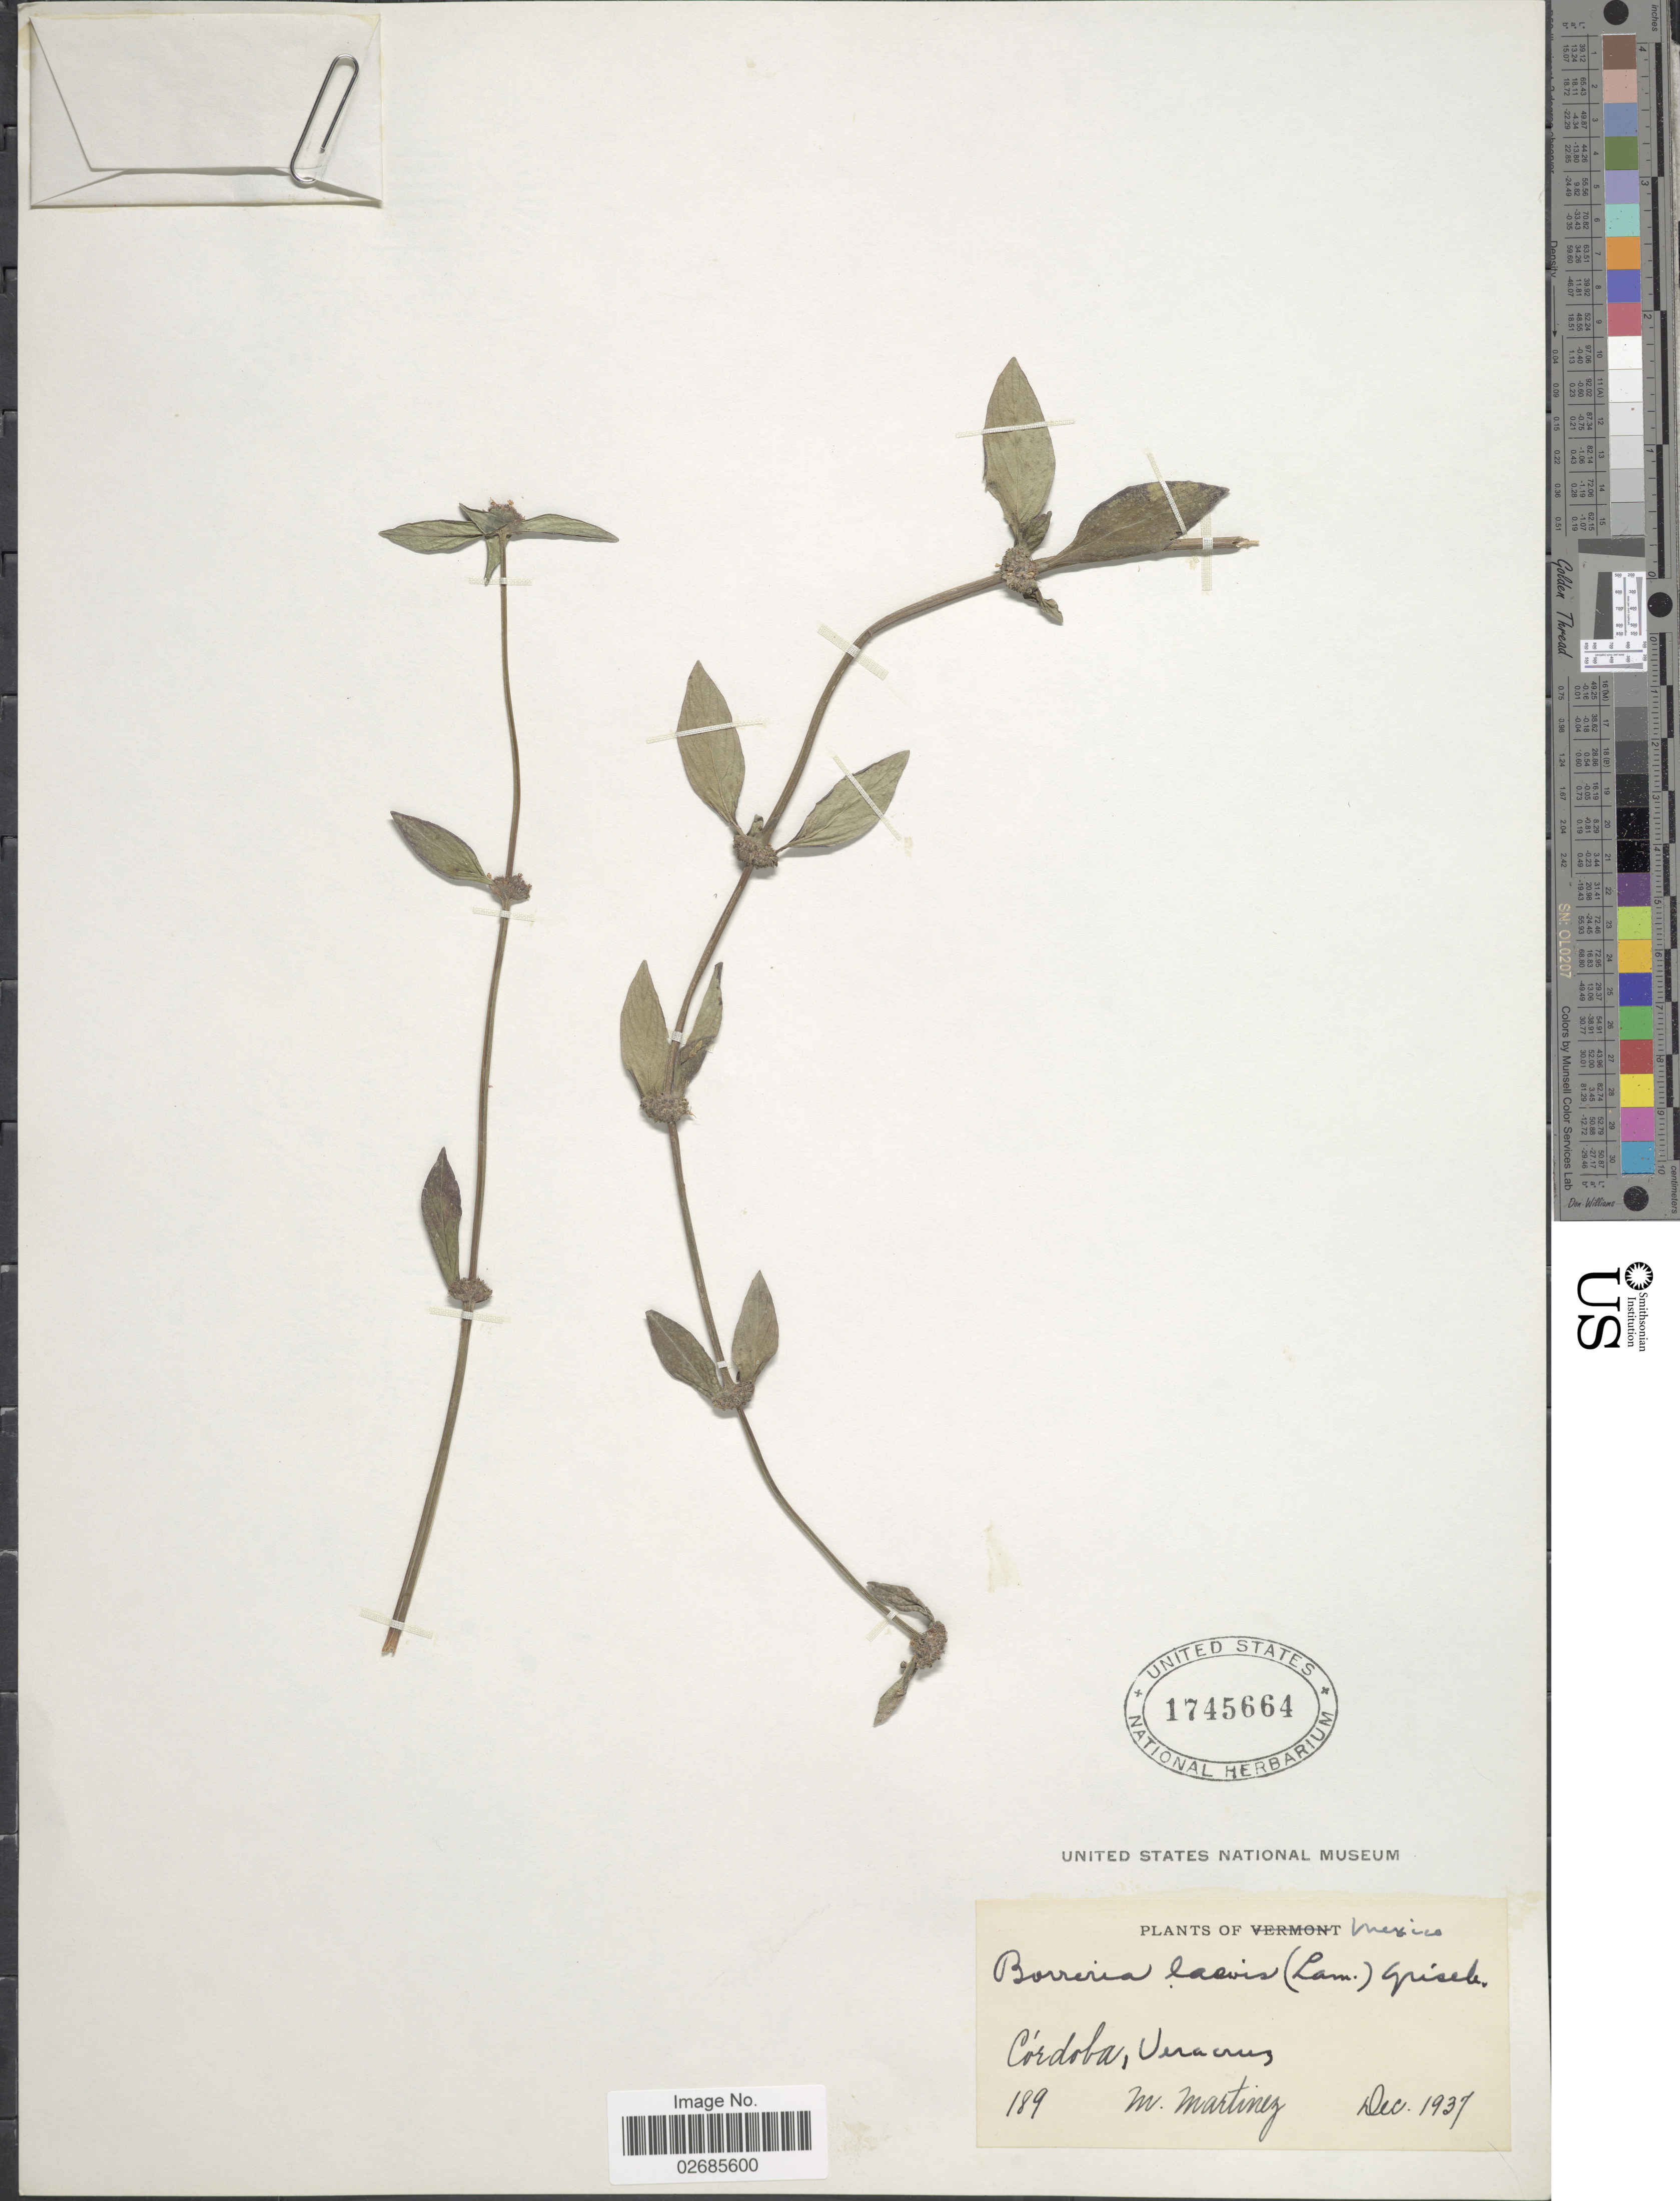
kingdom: Plantae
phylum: Tracheophyta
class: Magnoliopsida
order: Gentianales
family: Rubiaceae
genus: Borreria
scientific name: Borreria assurgens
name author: (Ruiz & Pav.) Griseb.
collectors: M. Martinez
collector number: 189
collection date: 1937-12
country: Mexico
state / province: Veracruz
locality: Córdoba, Veracruz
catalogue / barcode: US 1745664